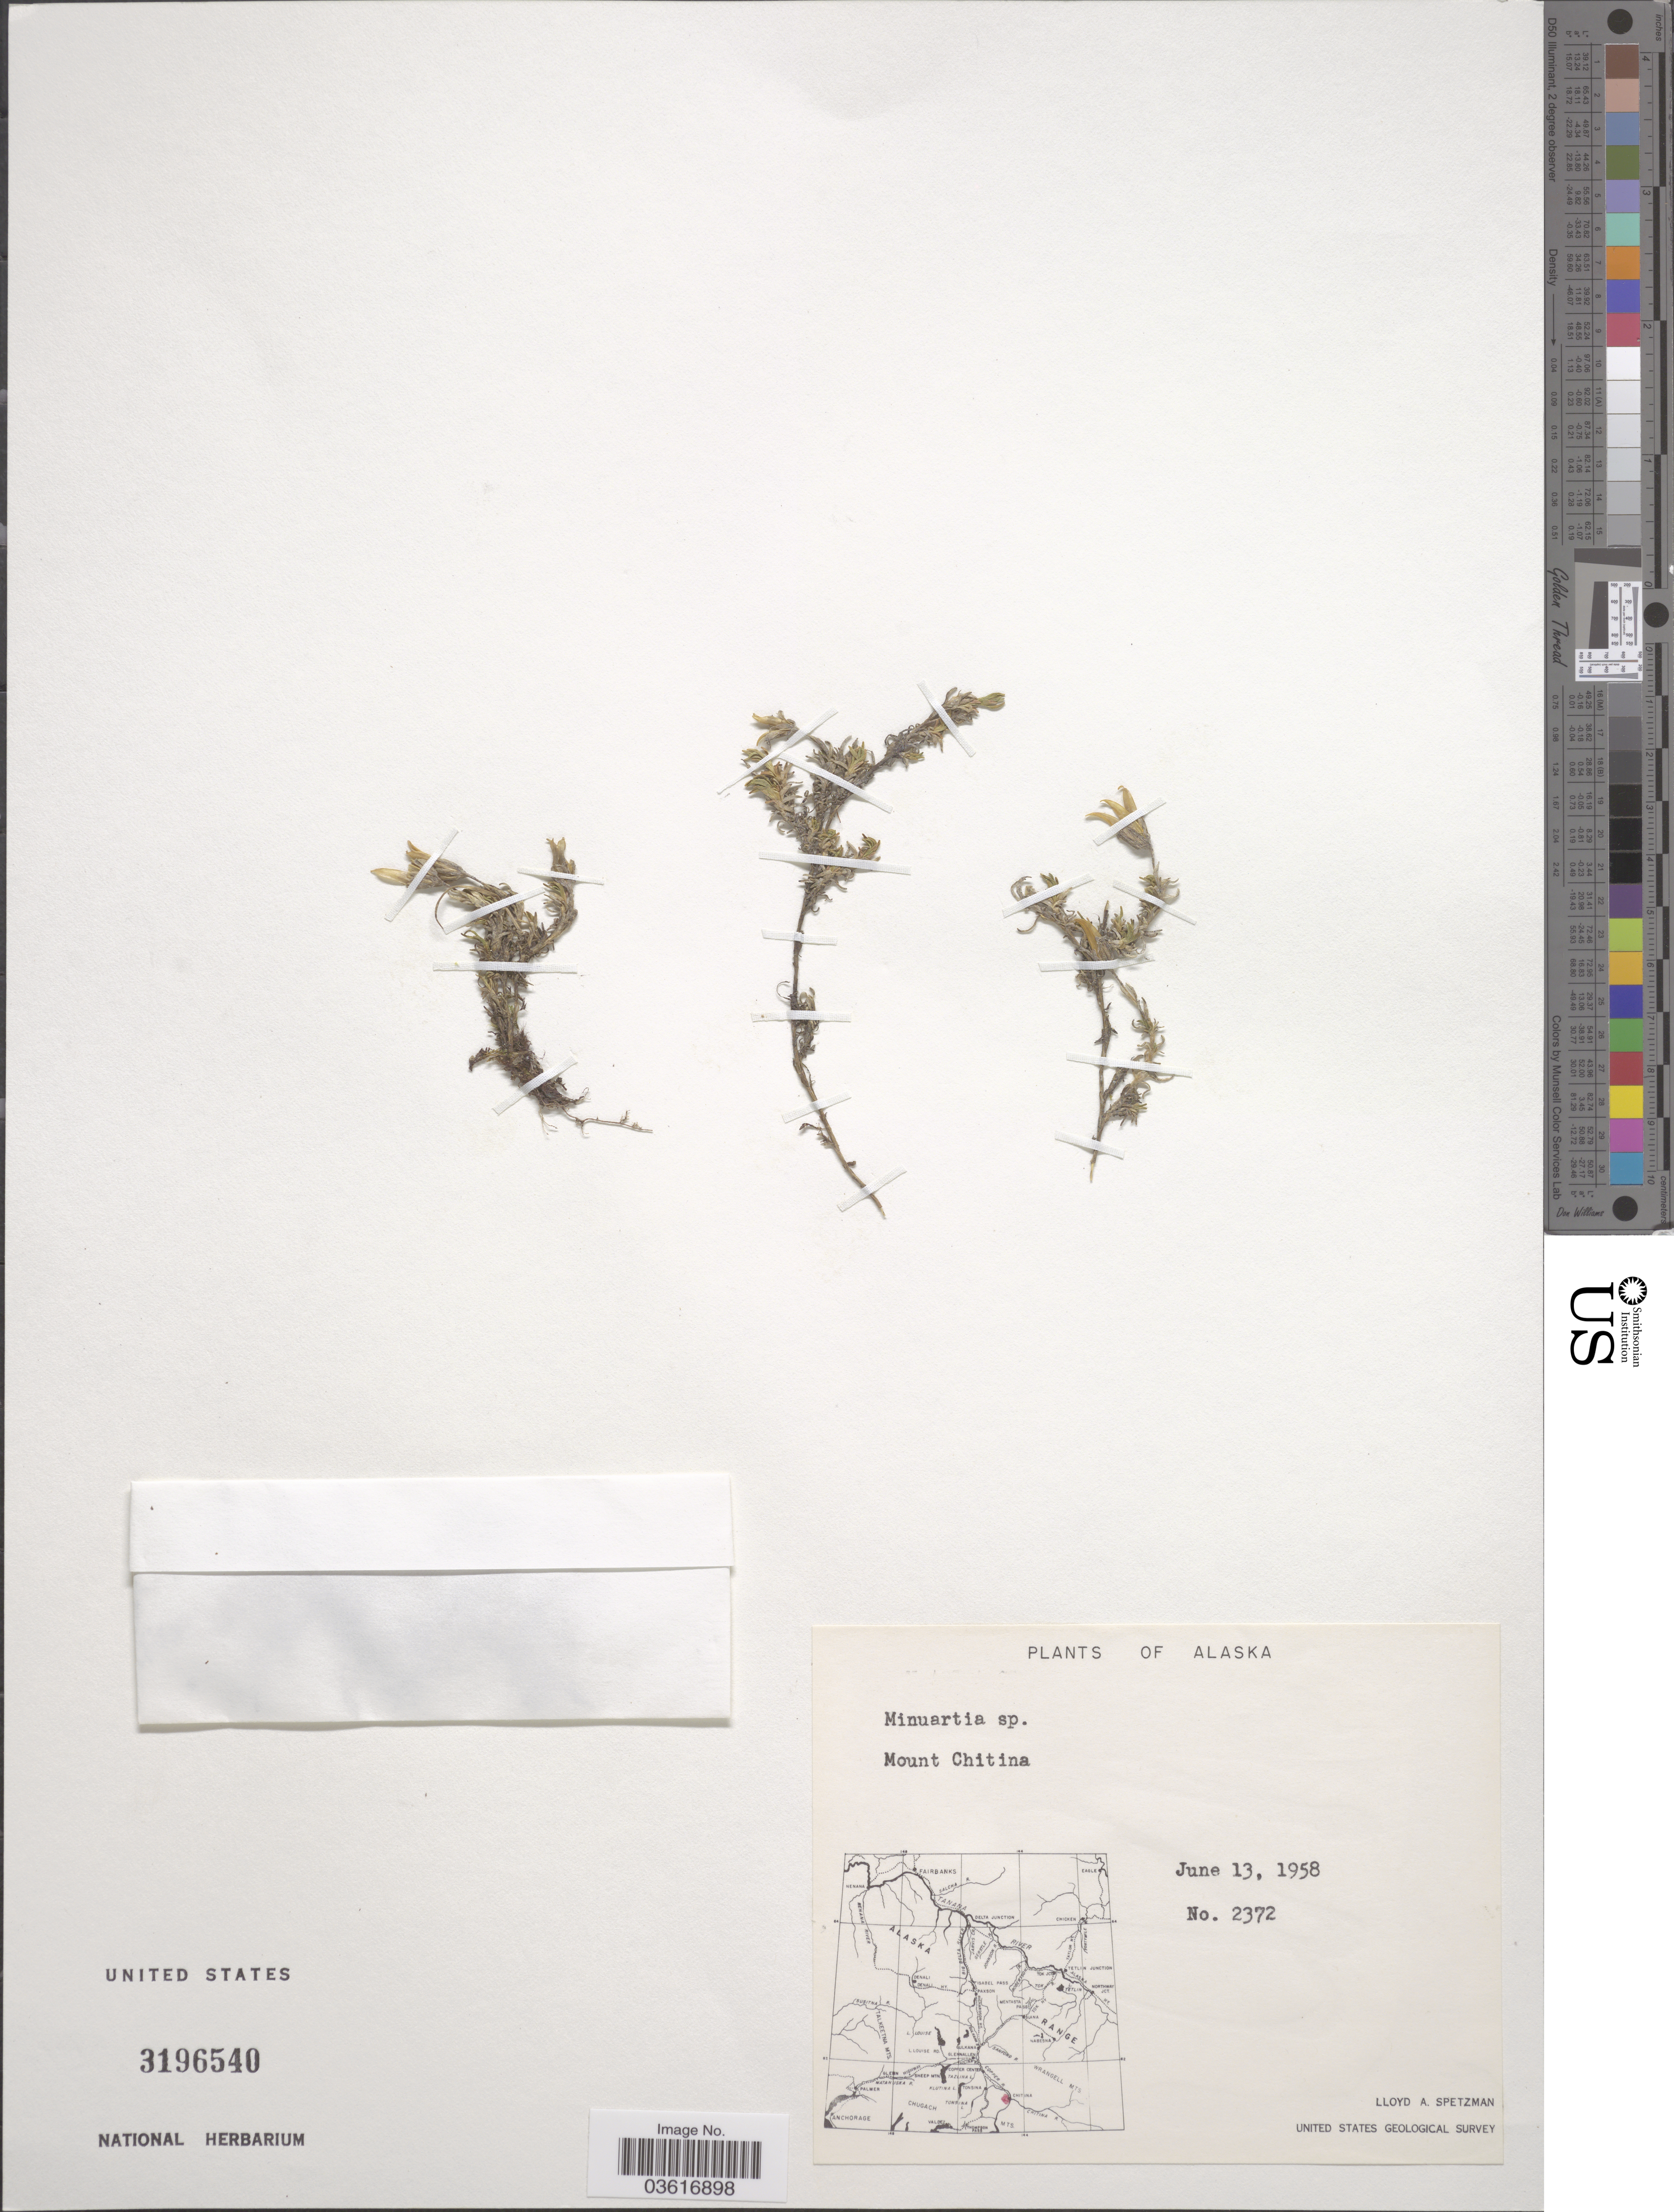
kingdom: Plantae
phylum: Tracheophyta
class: Magnoliopsida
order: Caryophyllales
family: Caryophyllaceae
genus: Minuartia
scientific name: Minuartia sp.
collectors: L. Spetzman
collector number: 2372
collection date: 1958-06-13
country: United States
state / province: Alaska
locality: Mount Chitina.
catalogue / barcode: US 3196540